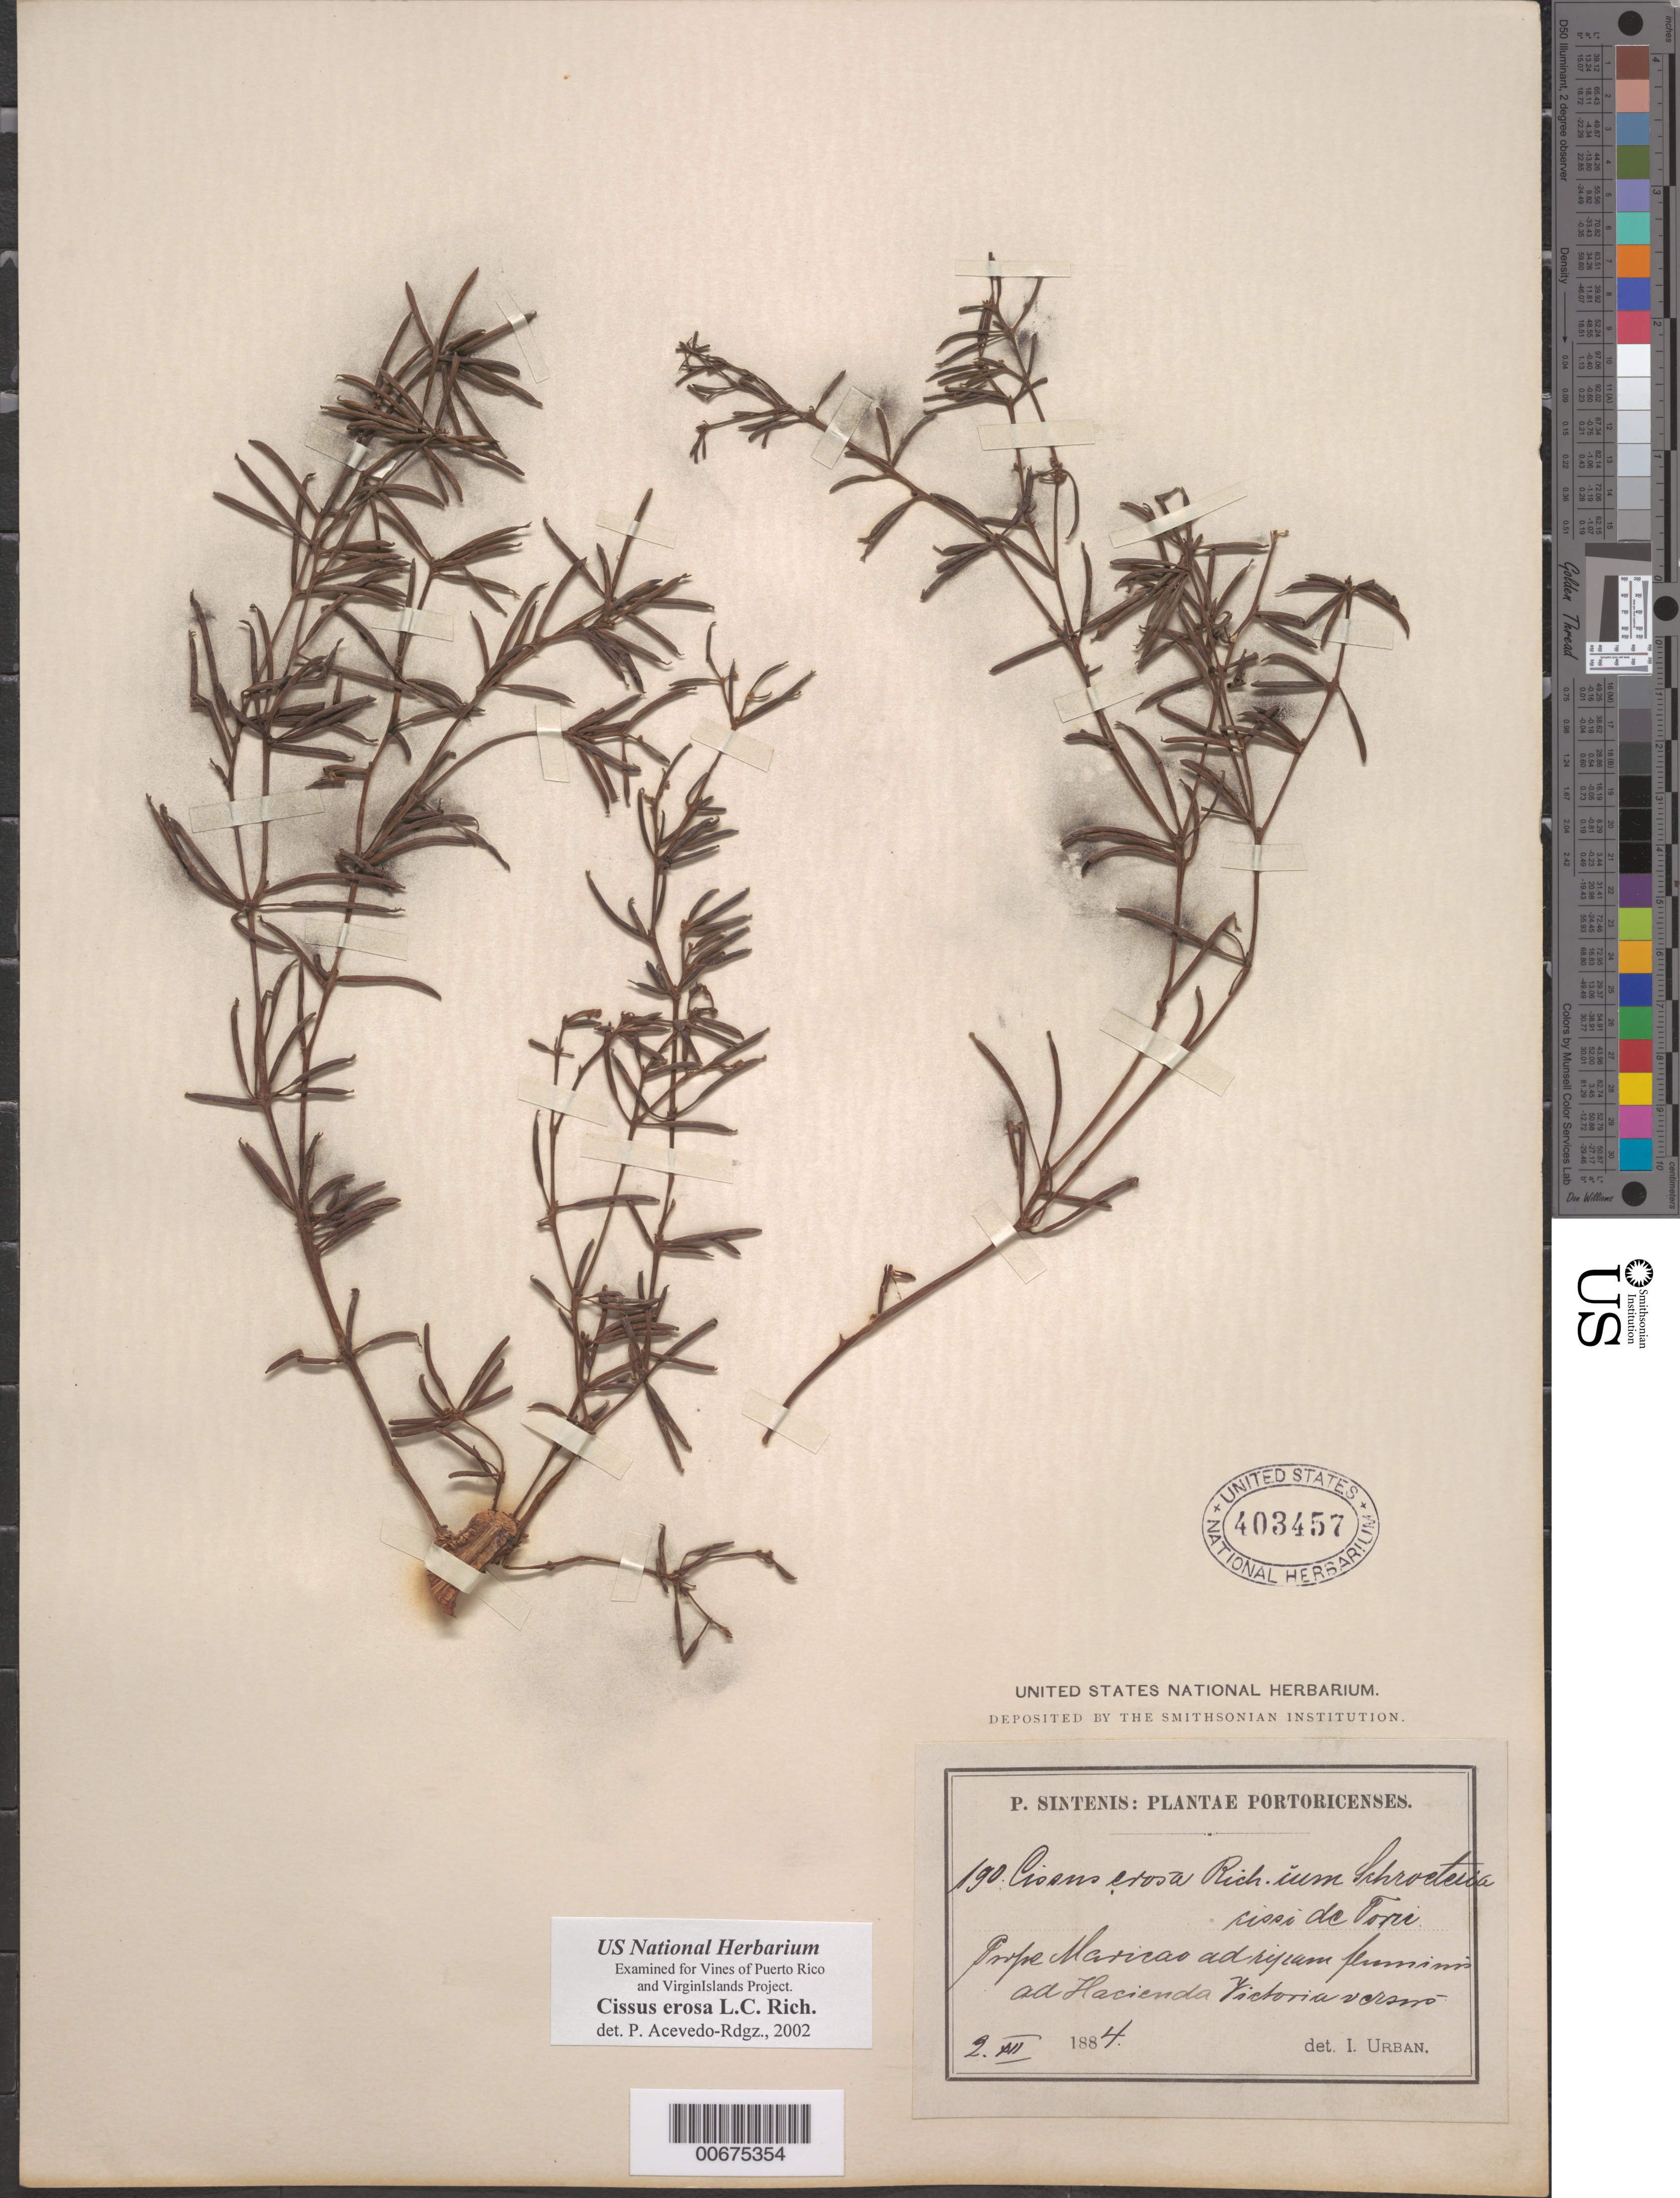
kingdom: Plantae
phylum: Tracheophyta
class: Magnoliopsida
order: Vitales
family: Vitaceae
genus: Cissus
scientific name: Cissus erosa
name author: Rich.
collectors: P. Sintenis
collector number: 190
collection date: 1884-12-02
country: Puerto Rico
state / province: Maricao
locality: Prope Maricao ad ripam fluminis ad Hacienda Victoria v cresso.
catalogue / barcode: US 403457